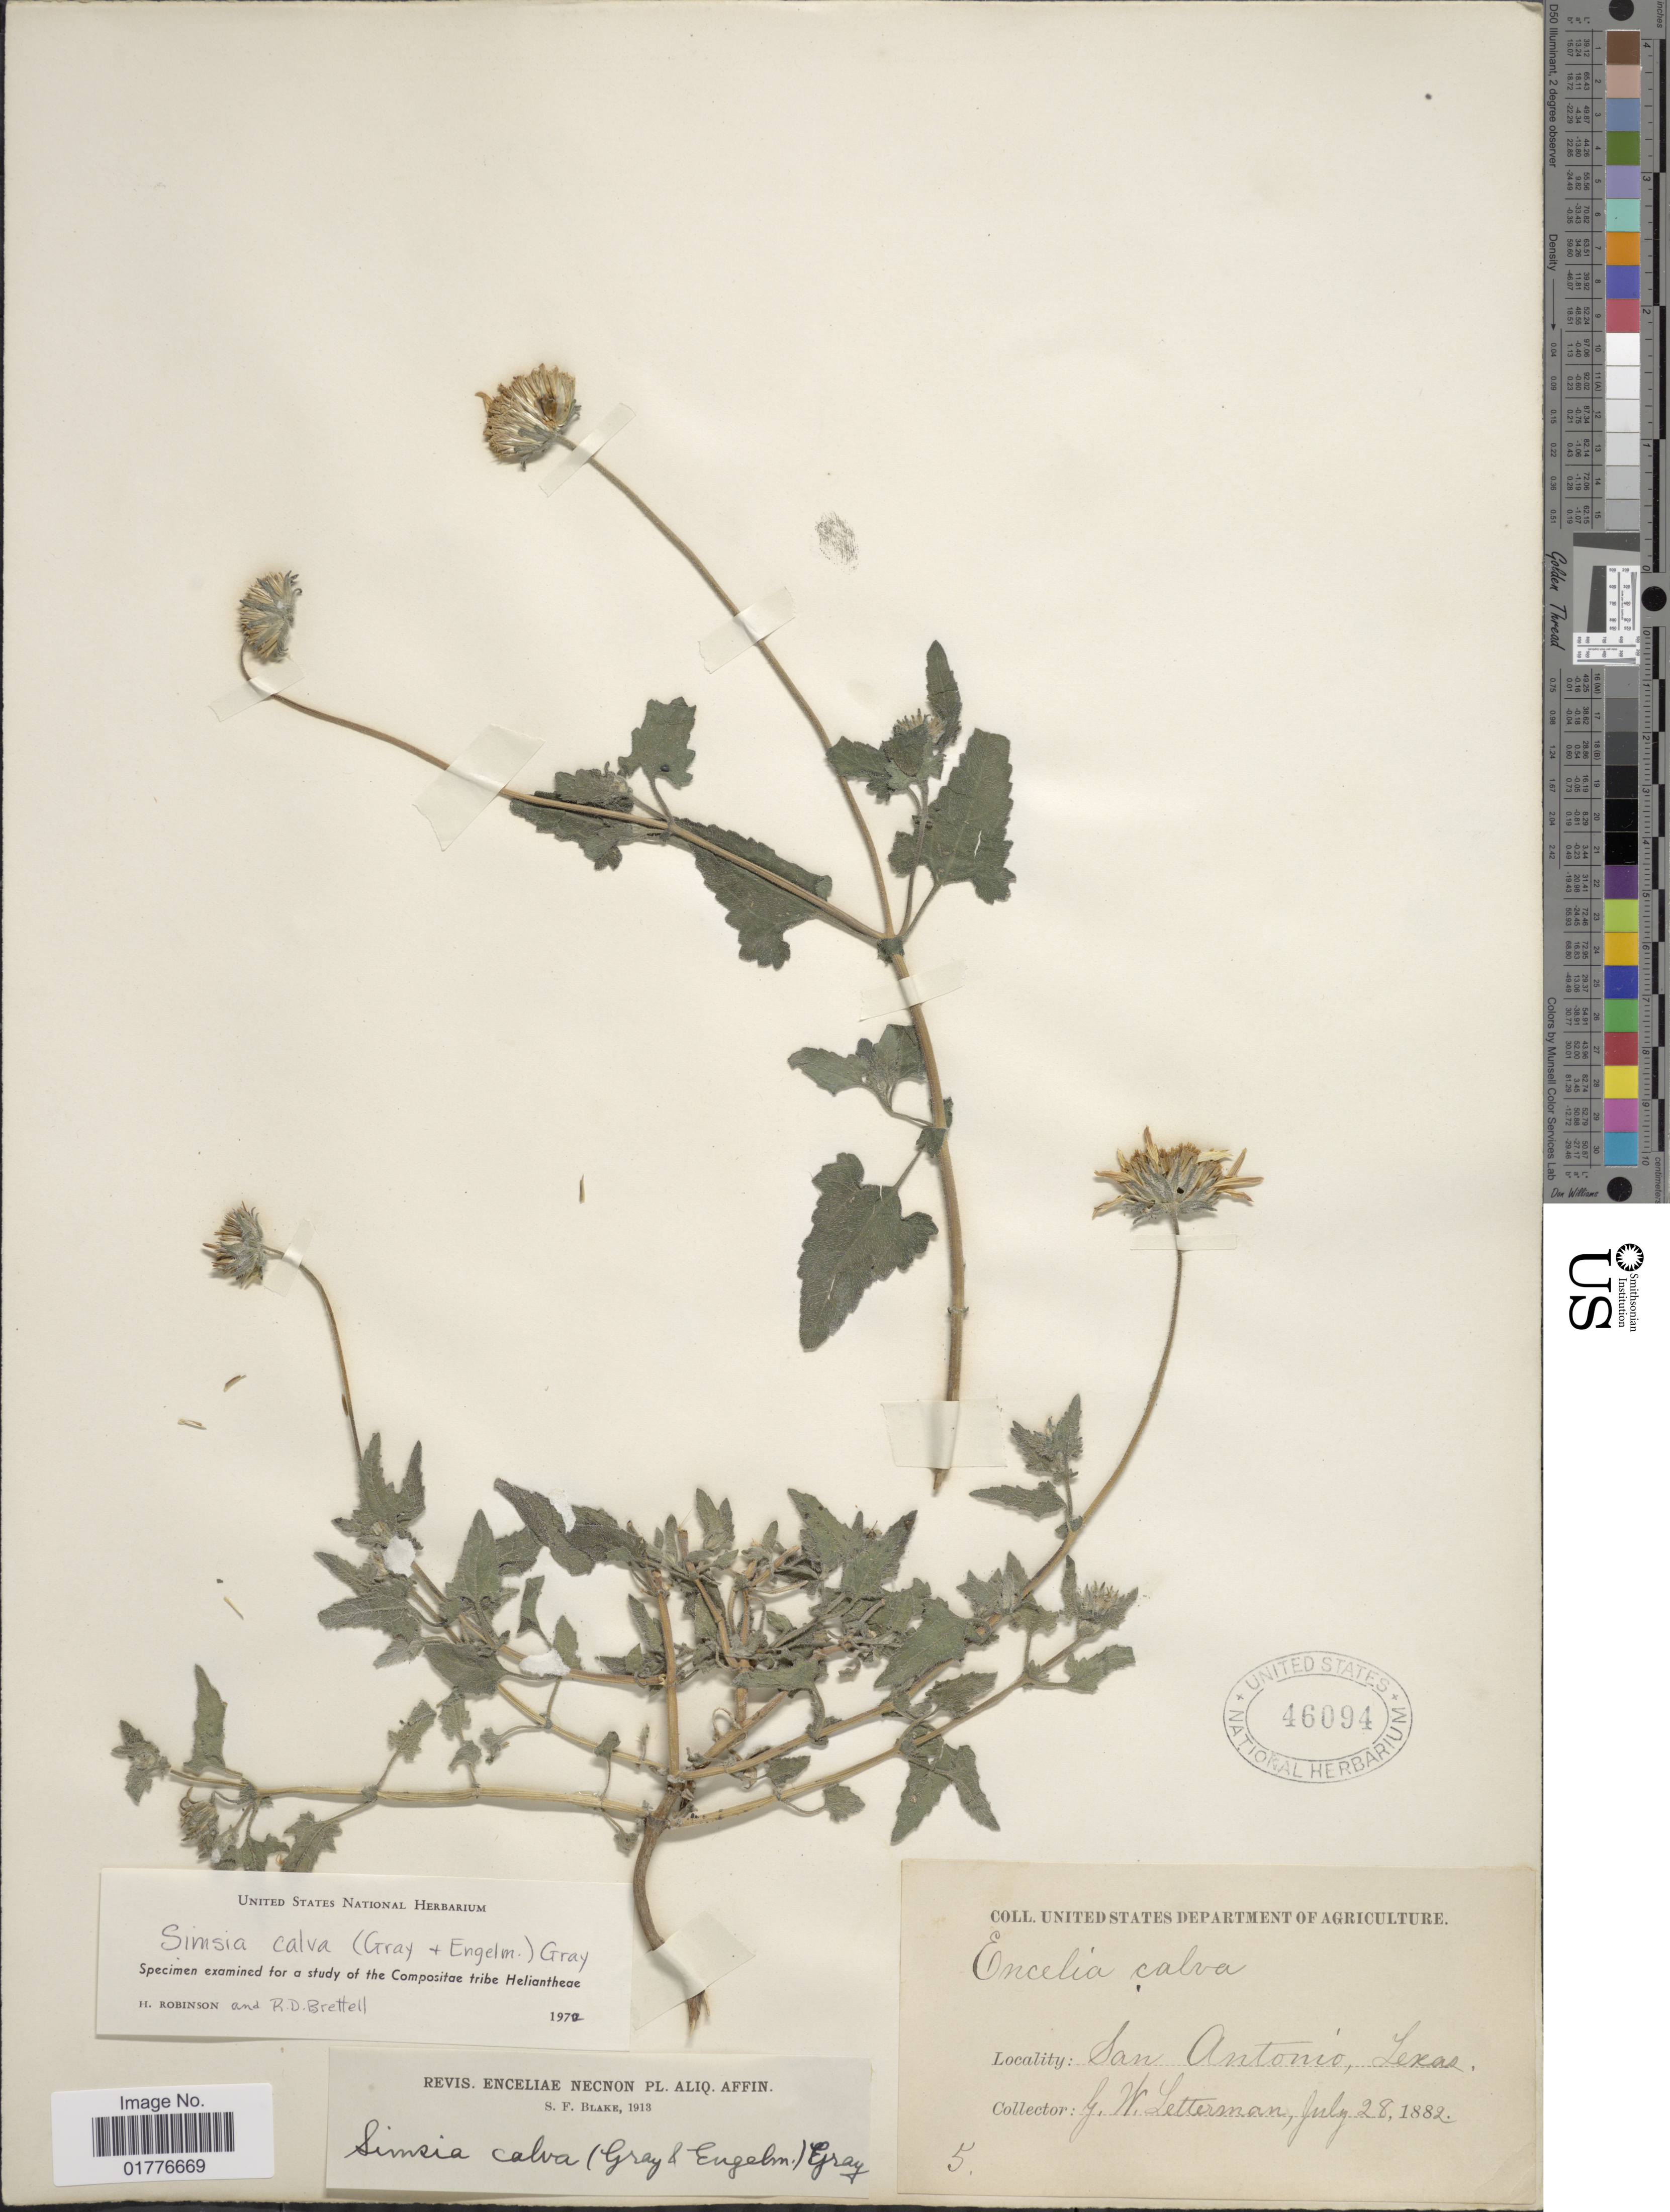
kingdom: Plantae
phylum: Tracheophyta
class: Magnoliopsida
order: Asterales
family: Asteraceae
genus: Simsia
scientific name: Simsia calva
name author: A. Gray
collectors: G. W. Letterman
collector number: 5*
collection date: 1882-07-28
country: United States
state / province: Texas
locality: San Antonio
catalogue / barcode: US 46094